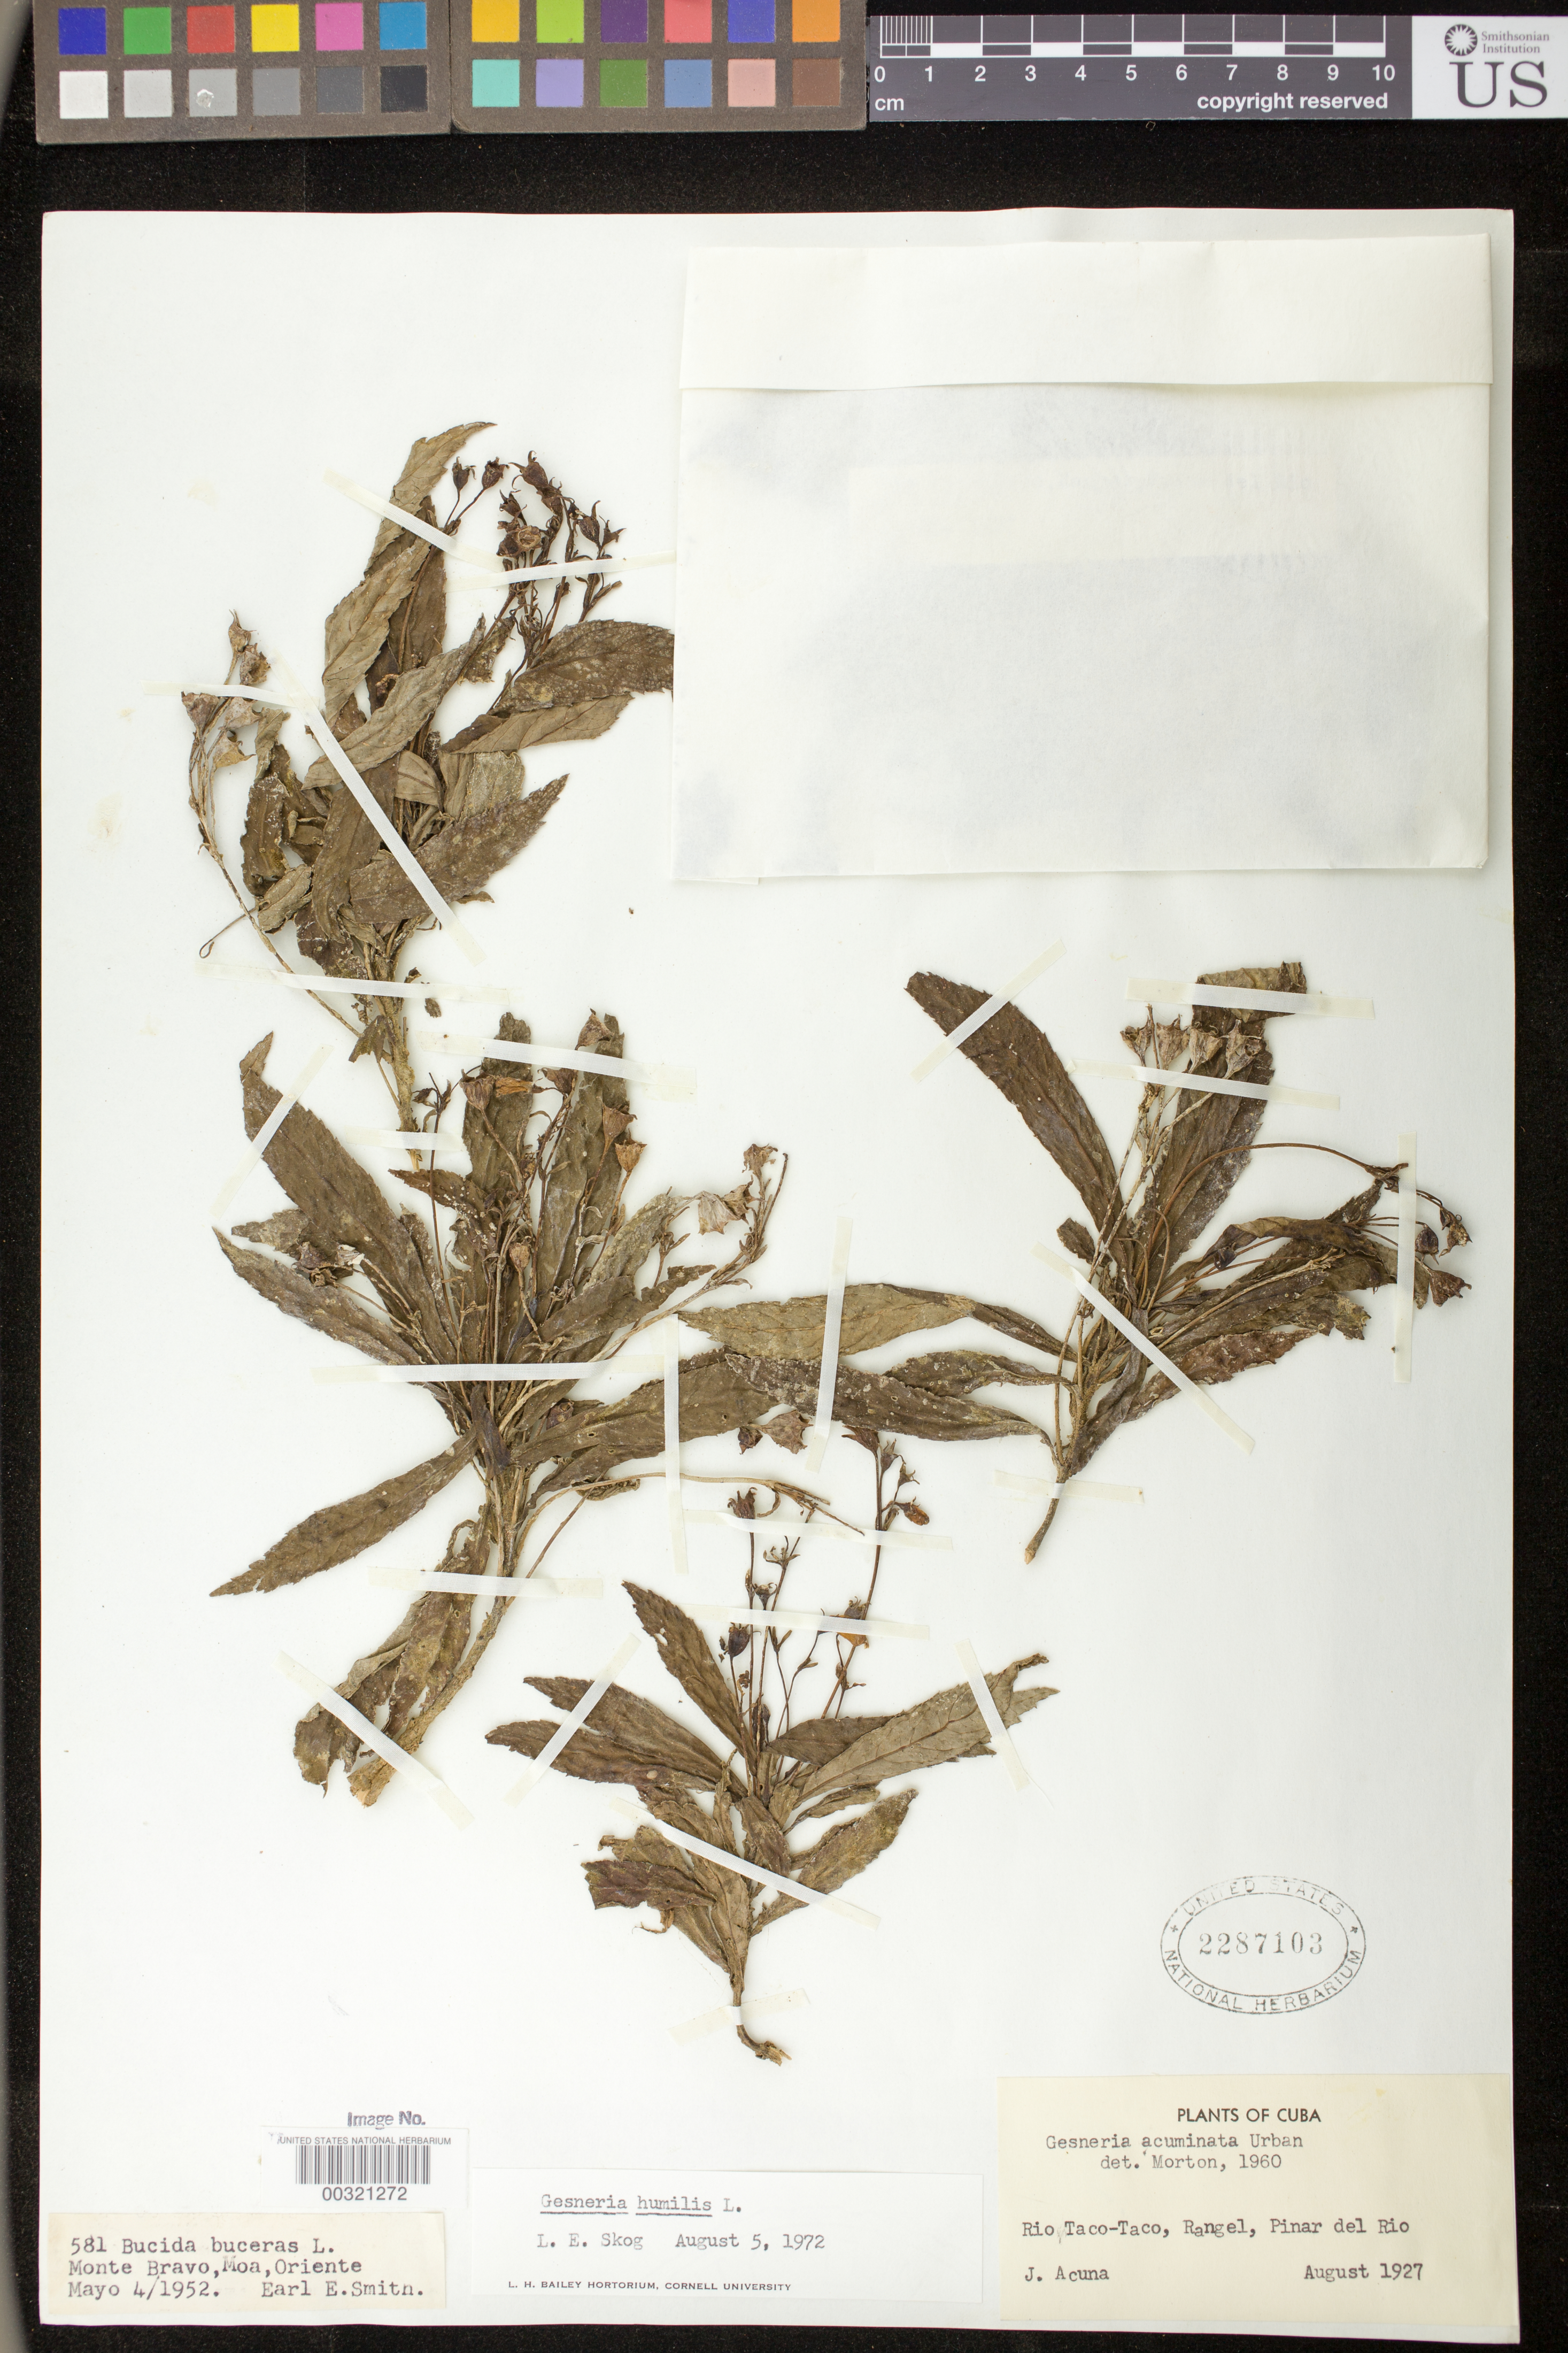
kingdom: Plantae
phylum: Tracheophyta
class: Magnoliopsida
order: Lamiales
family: Gesneriaceae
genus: Gesneria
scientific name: Gesneria humilis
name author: L.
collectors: J. Acuña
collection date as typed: Aug 1927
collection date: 1927-08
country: Cuba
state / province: Pinar del Rio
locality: Rio Taco-Taco, Rangel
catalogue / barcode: US 2287103